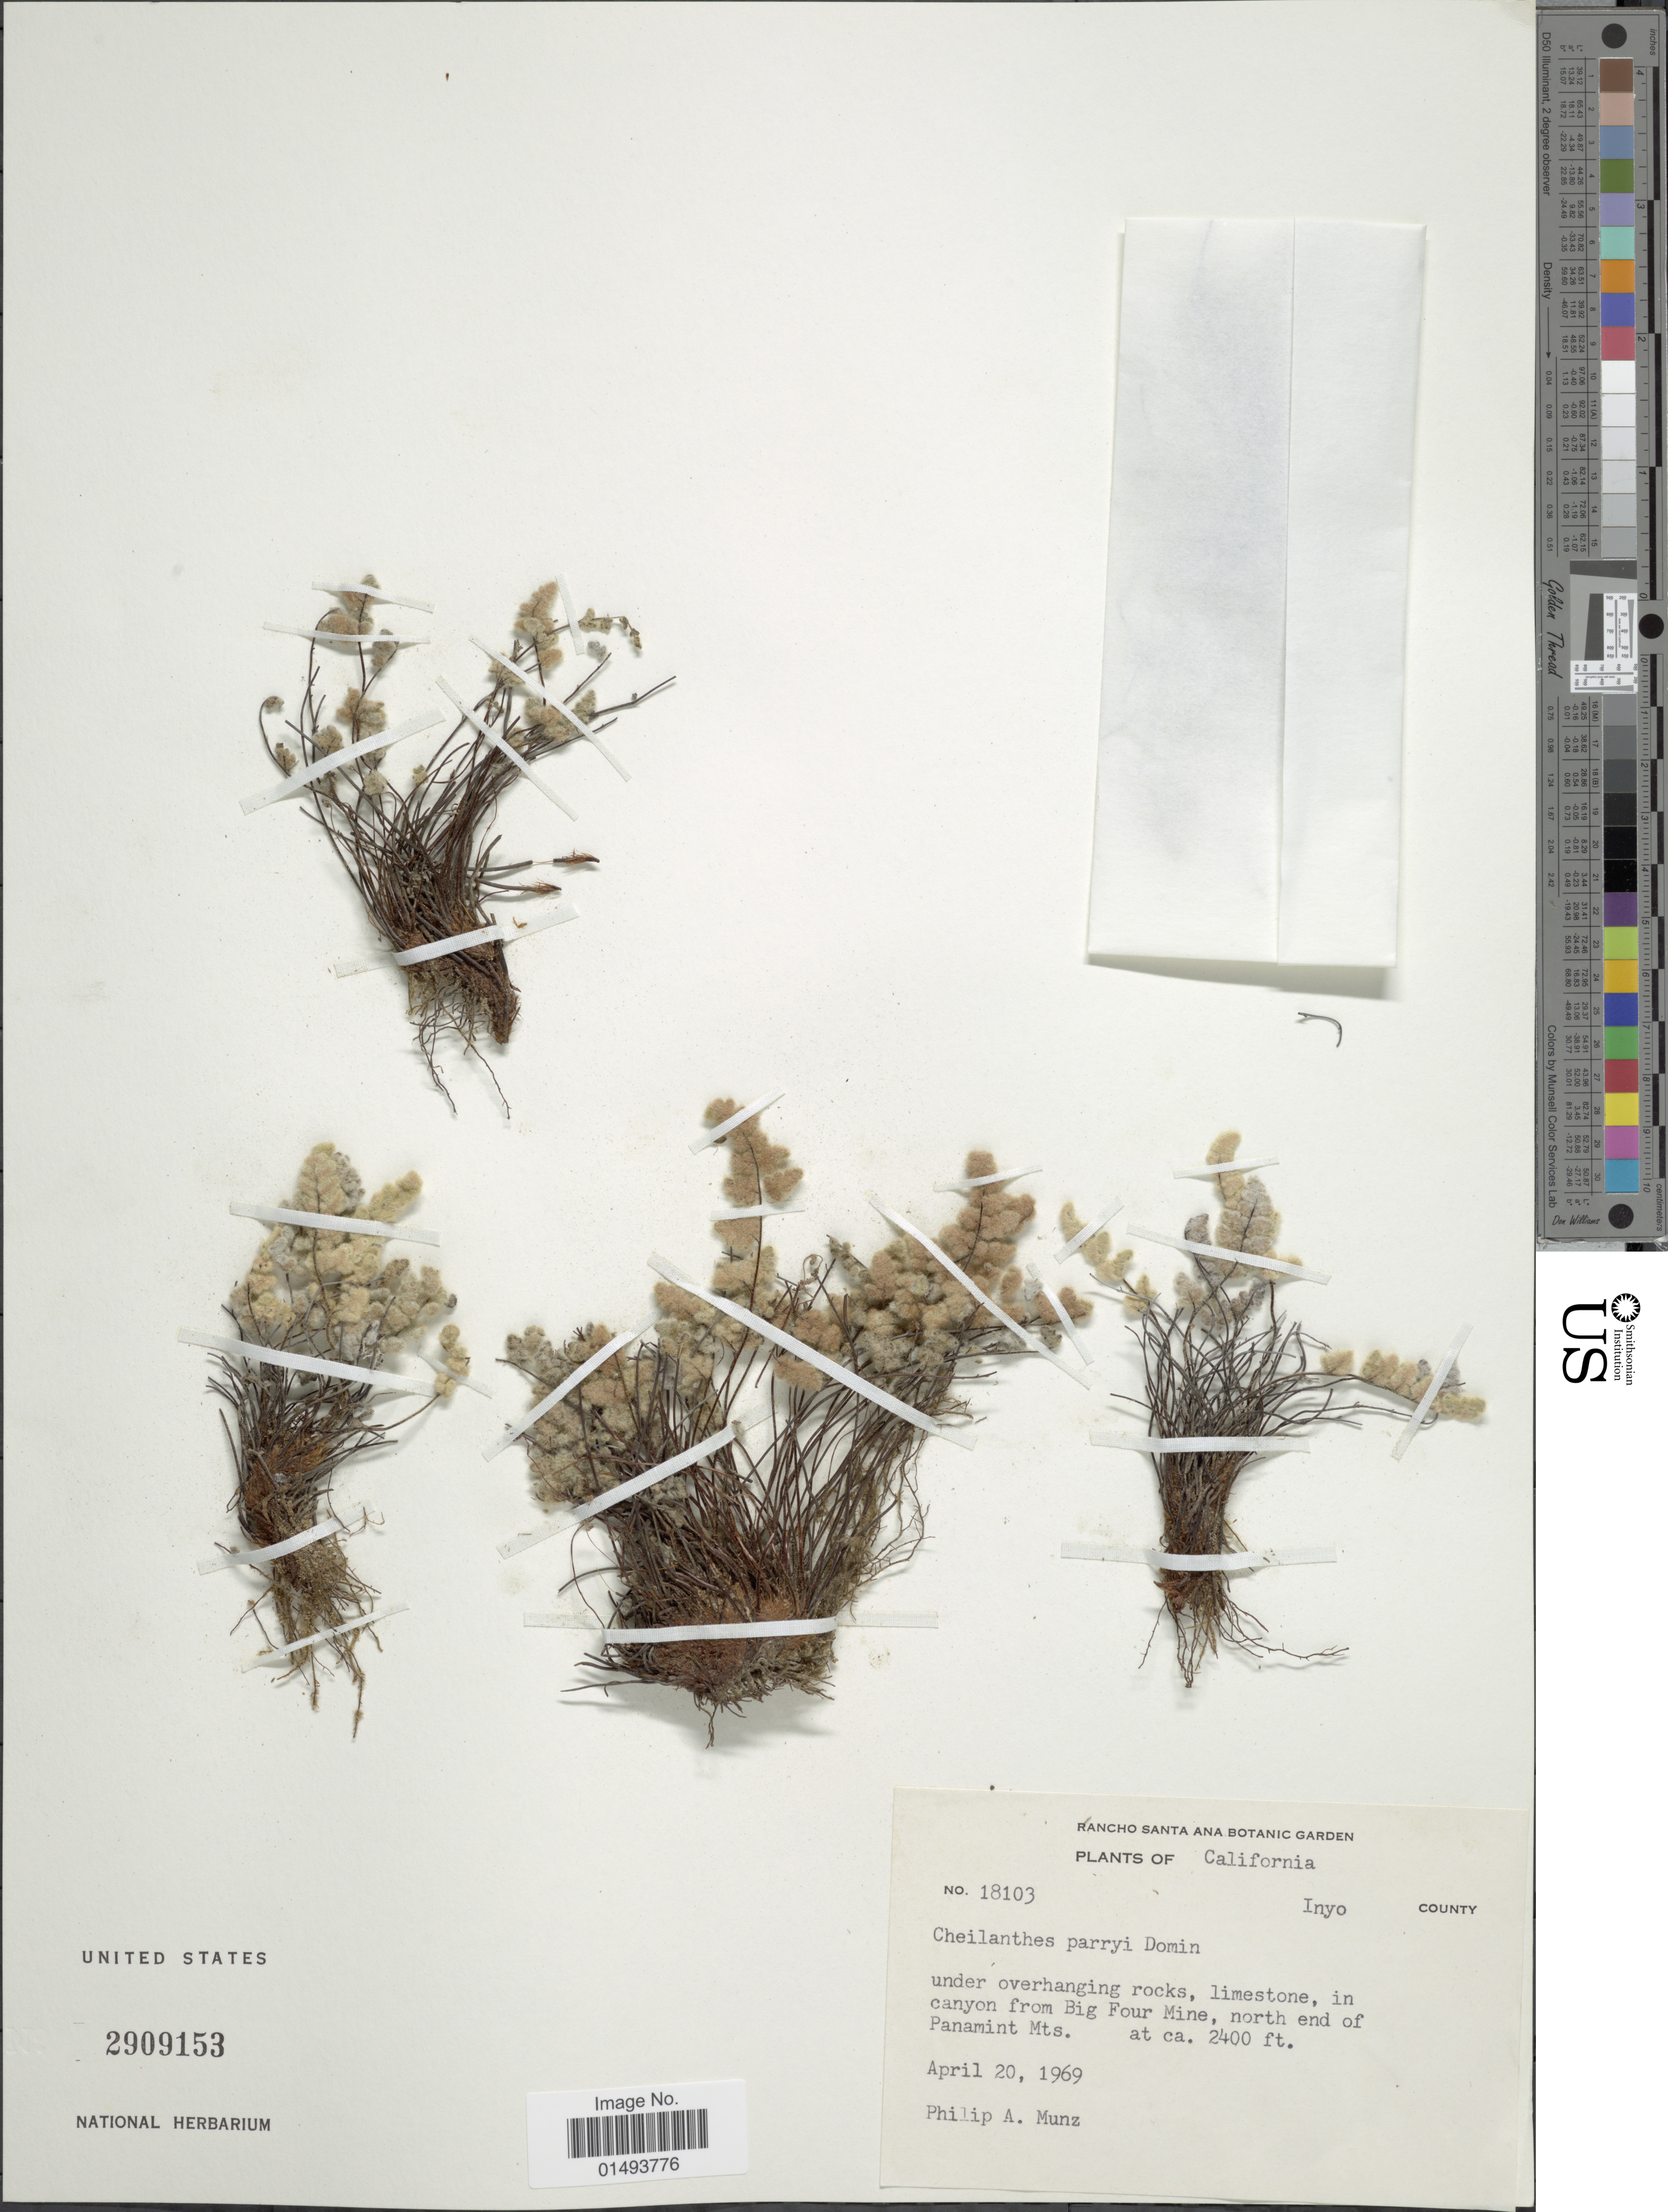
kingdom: Plantae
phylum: Tracheophyta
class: Polypodiopsida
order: Polypodiales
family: Pteridaceae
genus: Myriopteris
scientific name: Myriopteris parryi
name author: (D.C. Eaton) Grusz & Windham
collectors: P. A. Munz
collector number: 18103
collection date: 1969-04-20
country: United States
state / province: California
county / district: Inyo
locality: Plants of California, Inyo County, under overhanging rocks, limestone in canyon from Big Four Mine, north end of Panamints Mts.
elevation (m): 732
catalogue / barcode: US 2909153